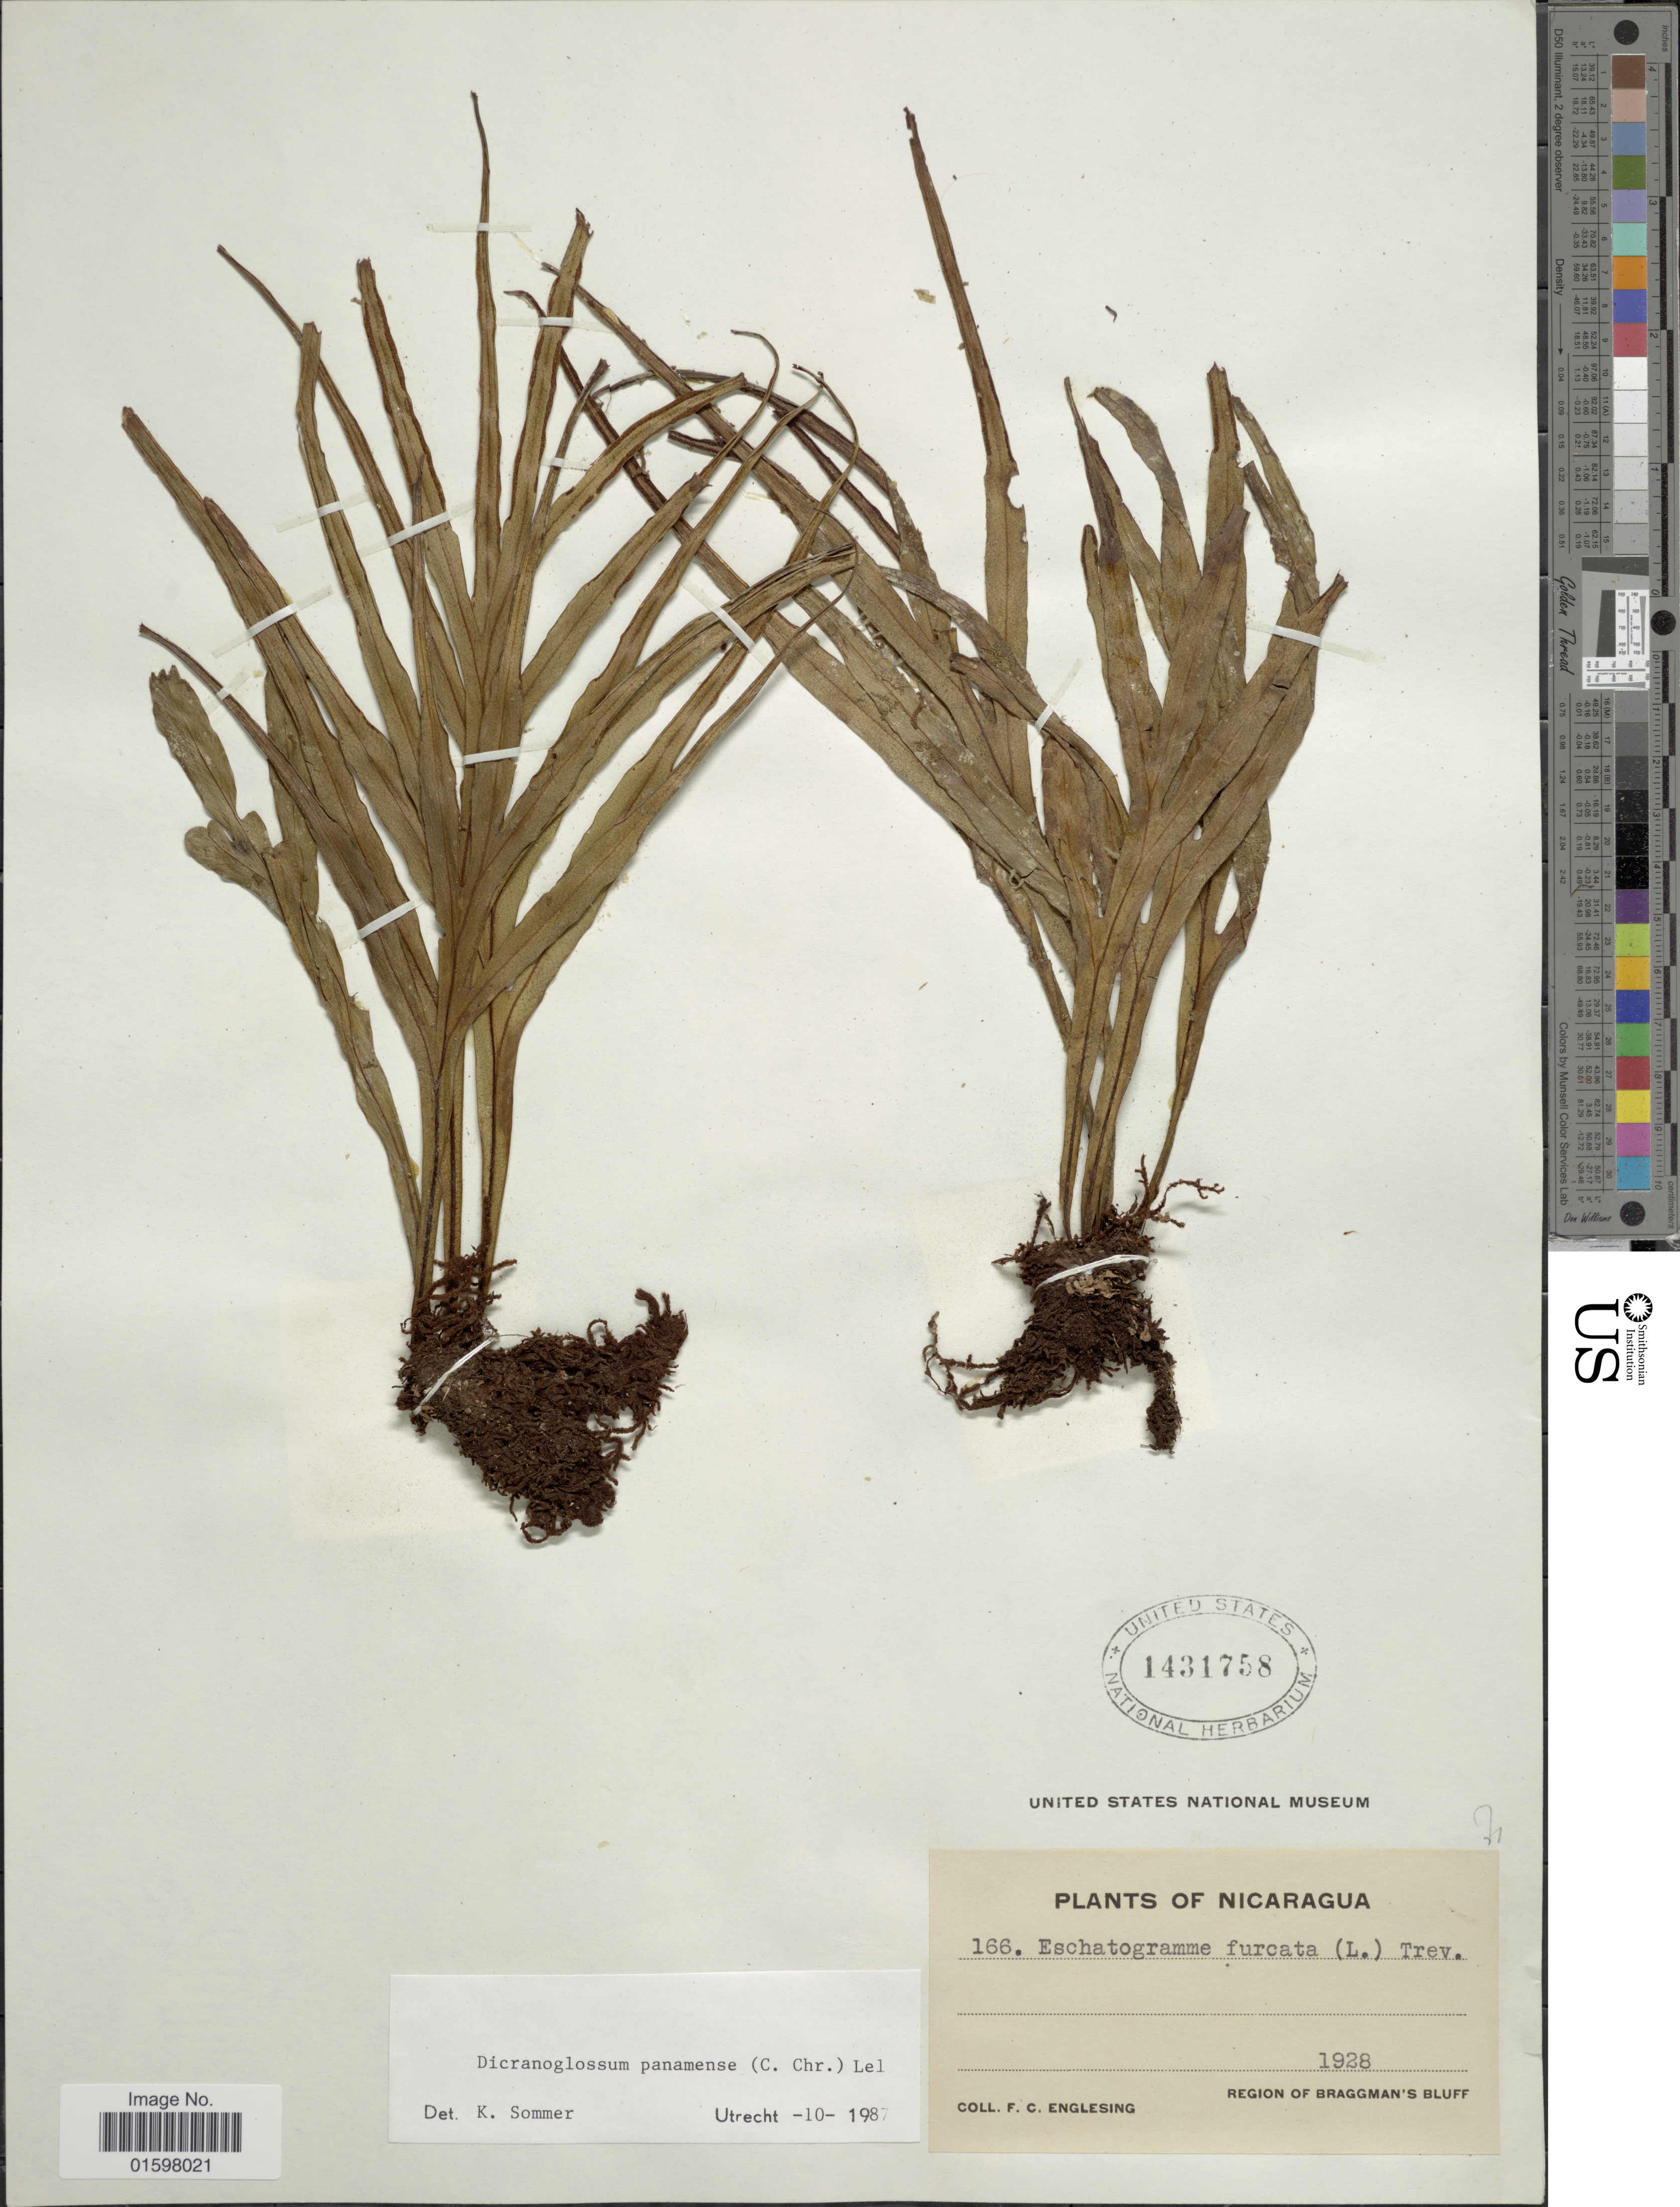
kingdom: Plantae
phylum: Tracheophyta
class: Polypodiopsida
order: Polypodiales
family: Polypodiaceae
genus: Pleopeltis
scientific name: Pleopeltis panamensis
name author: (Weath.) Pic. Serm.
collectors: F. Englesing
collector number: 166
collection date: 1928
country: Nicaragua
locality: Region of Braggman's Bluff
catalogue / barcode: US 1431758